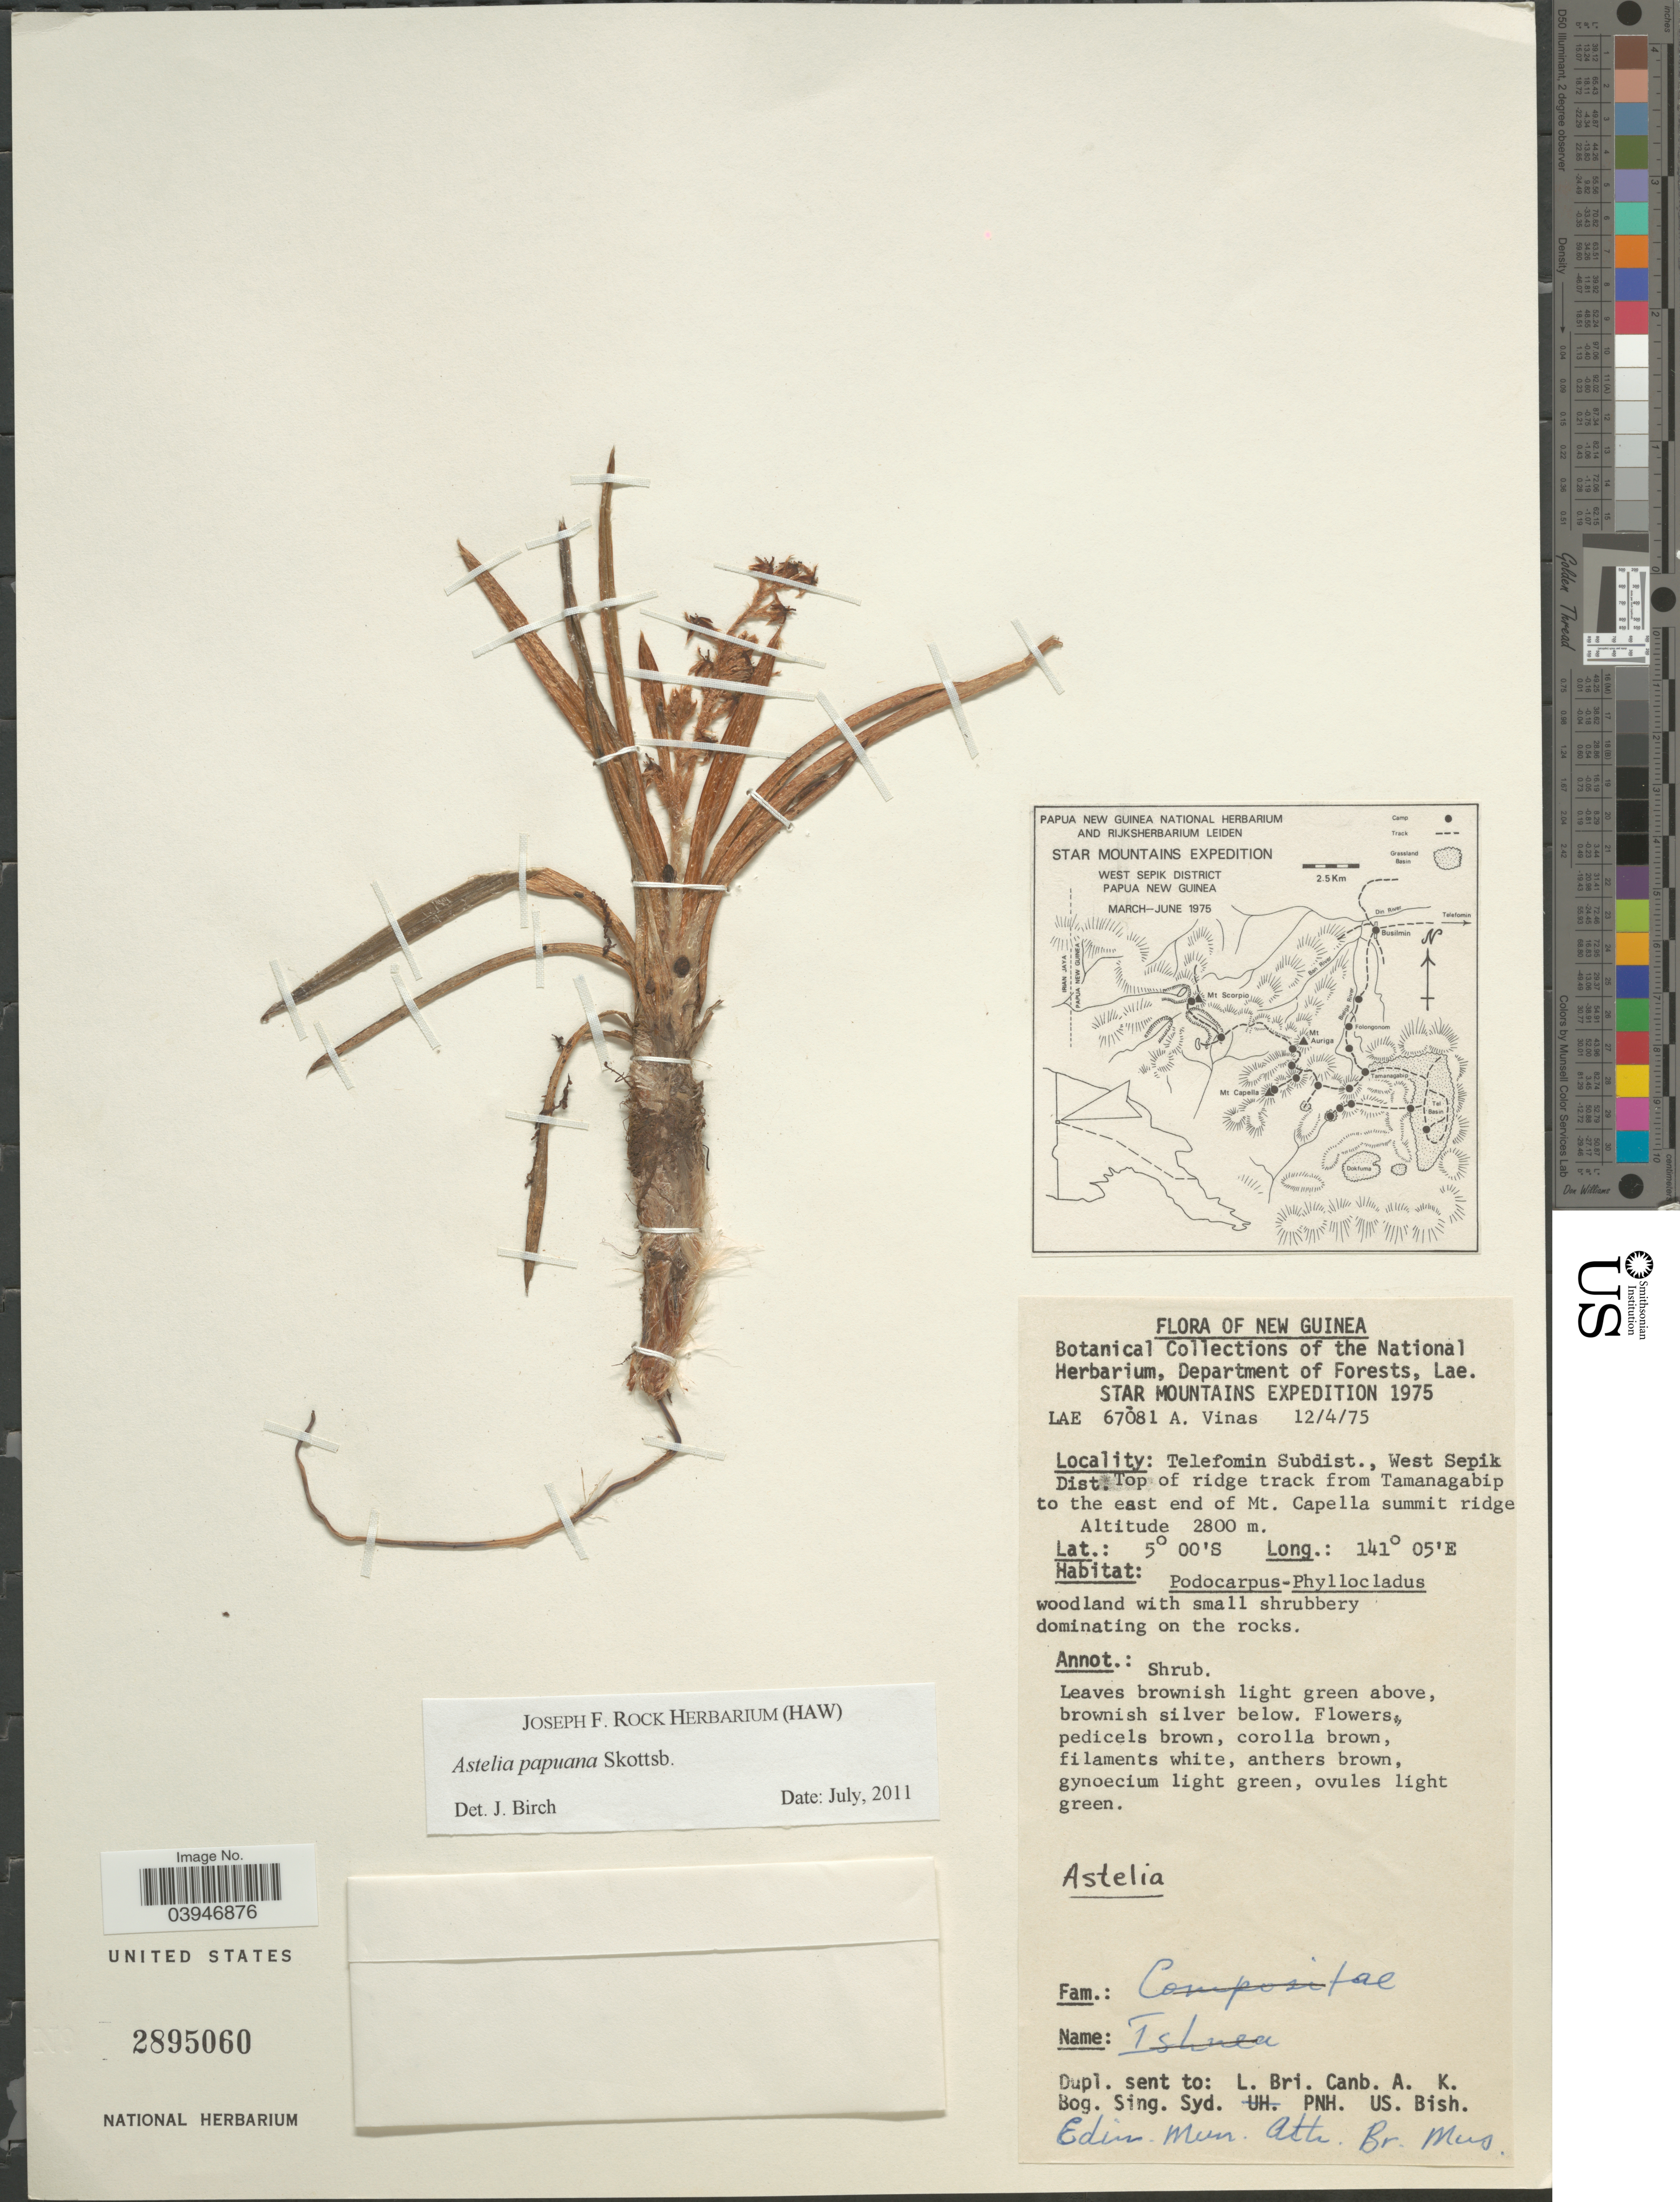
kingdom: Plantae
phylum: Tracheophyta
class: Liliopsida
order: Asparagales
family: Asteliaceae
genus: Astelia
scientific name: Astelia papuana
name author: Skottsb.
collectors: A. Vinas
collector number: LAE 67081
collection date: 1975-04-12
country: Papua New Guinea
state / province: Sandaun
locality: New Guinea. Telefomin Subdist., West Sepik Dist. Top of ridge track from Tamanagabip to the east end of Mt. Capella summit ridge.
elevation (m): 2800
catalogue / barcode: US 2895060